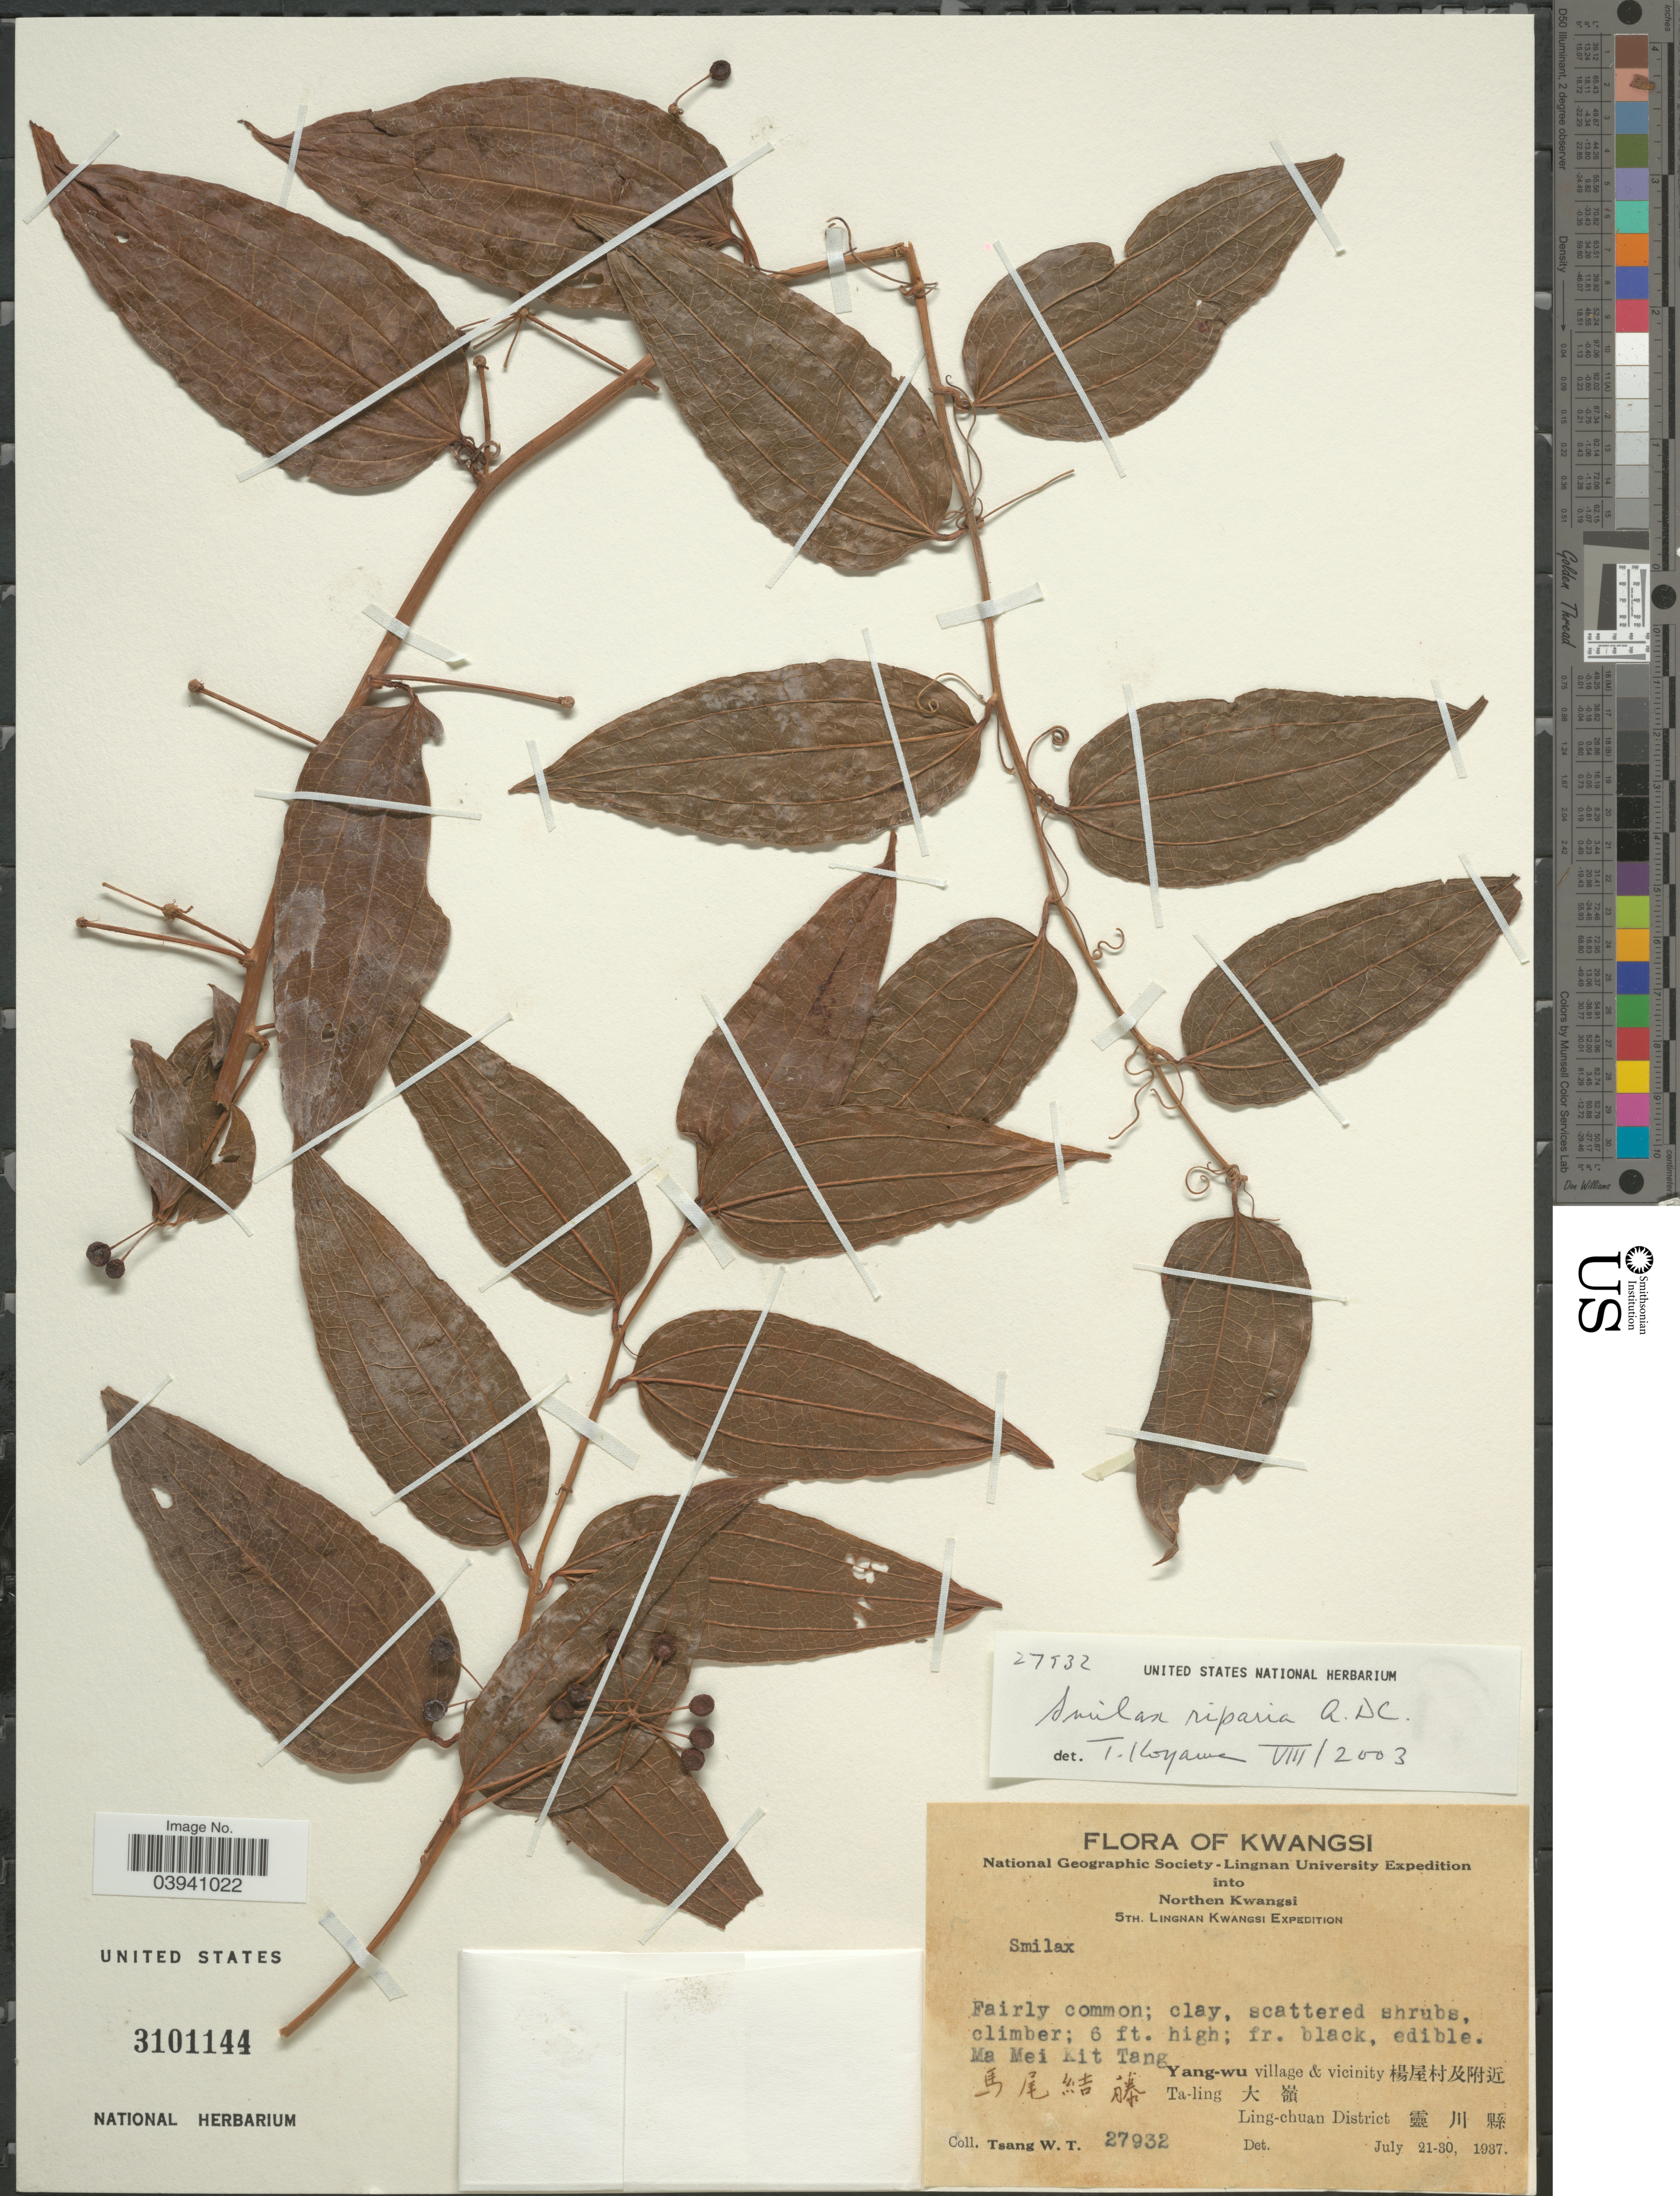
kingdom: Plantae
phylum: Tracheophyta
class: Liliopsida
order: Liliales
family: Smilacaceae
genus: Smilax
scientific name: Smilax riparia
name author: A. DC.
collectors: W. T. Tsang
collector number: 27932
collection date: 1937-07-21/1937-07-30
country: China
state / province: Guangxi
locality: Northen Kwangsi. Ma Mei Kit Tang X. Yang-wu village & vicinity X. Ta-ling X. Ling-chuan District X.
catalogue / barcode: US 3101144